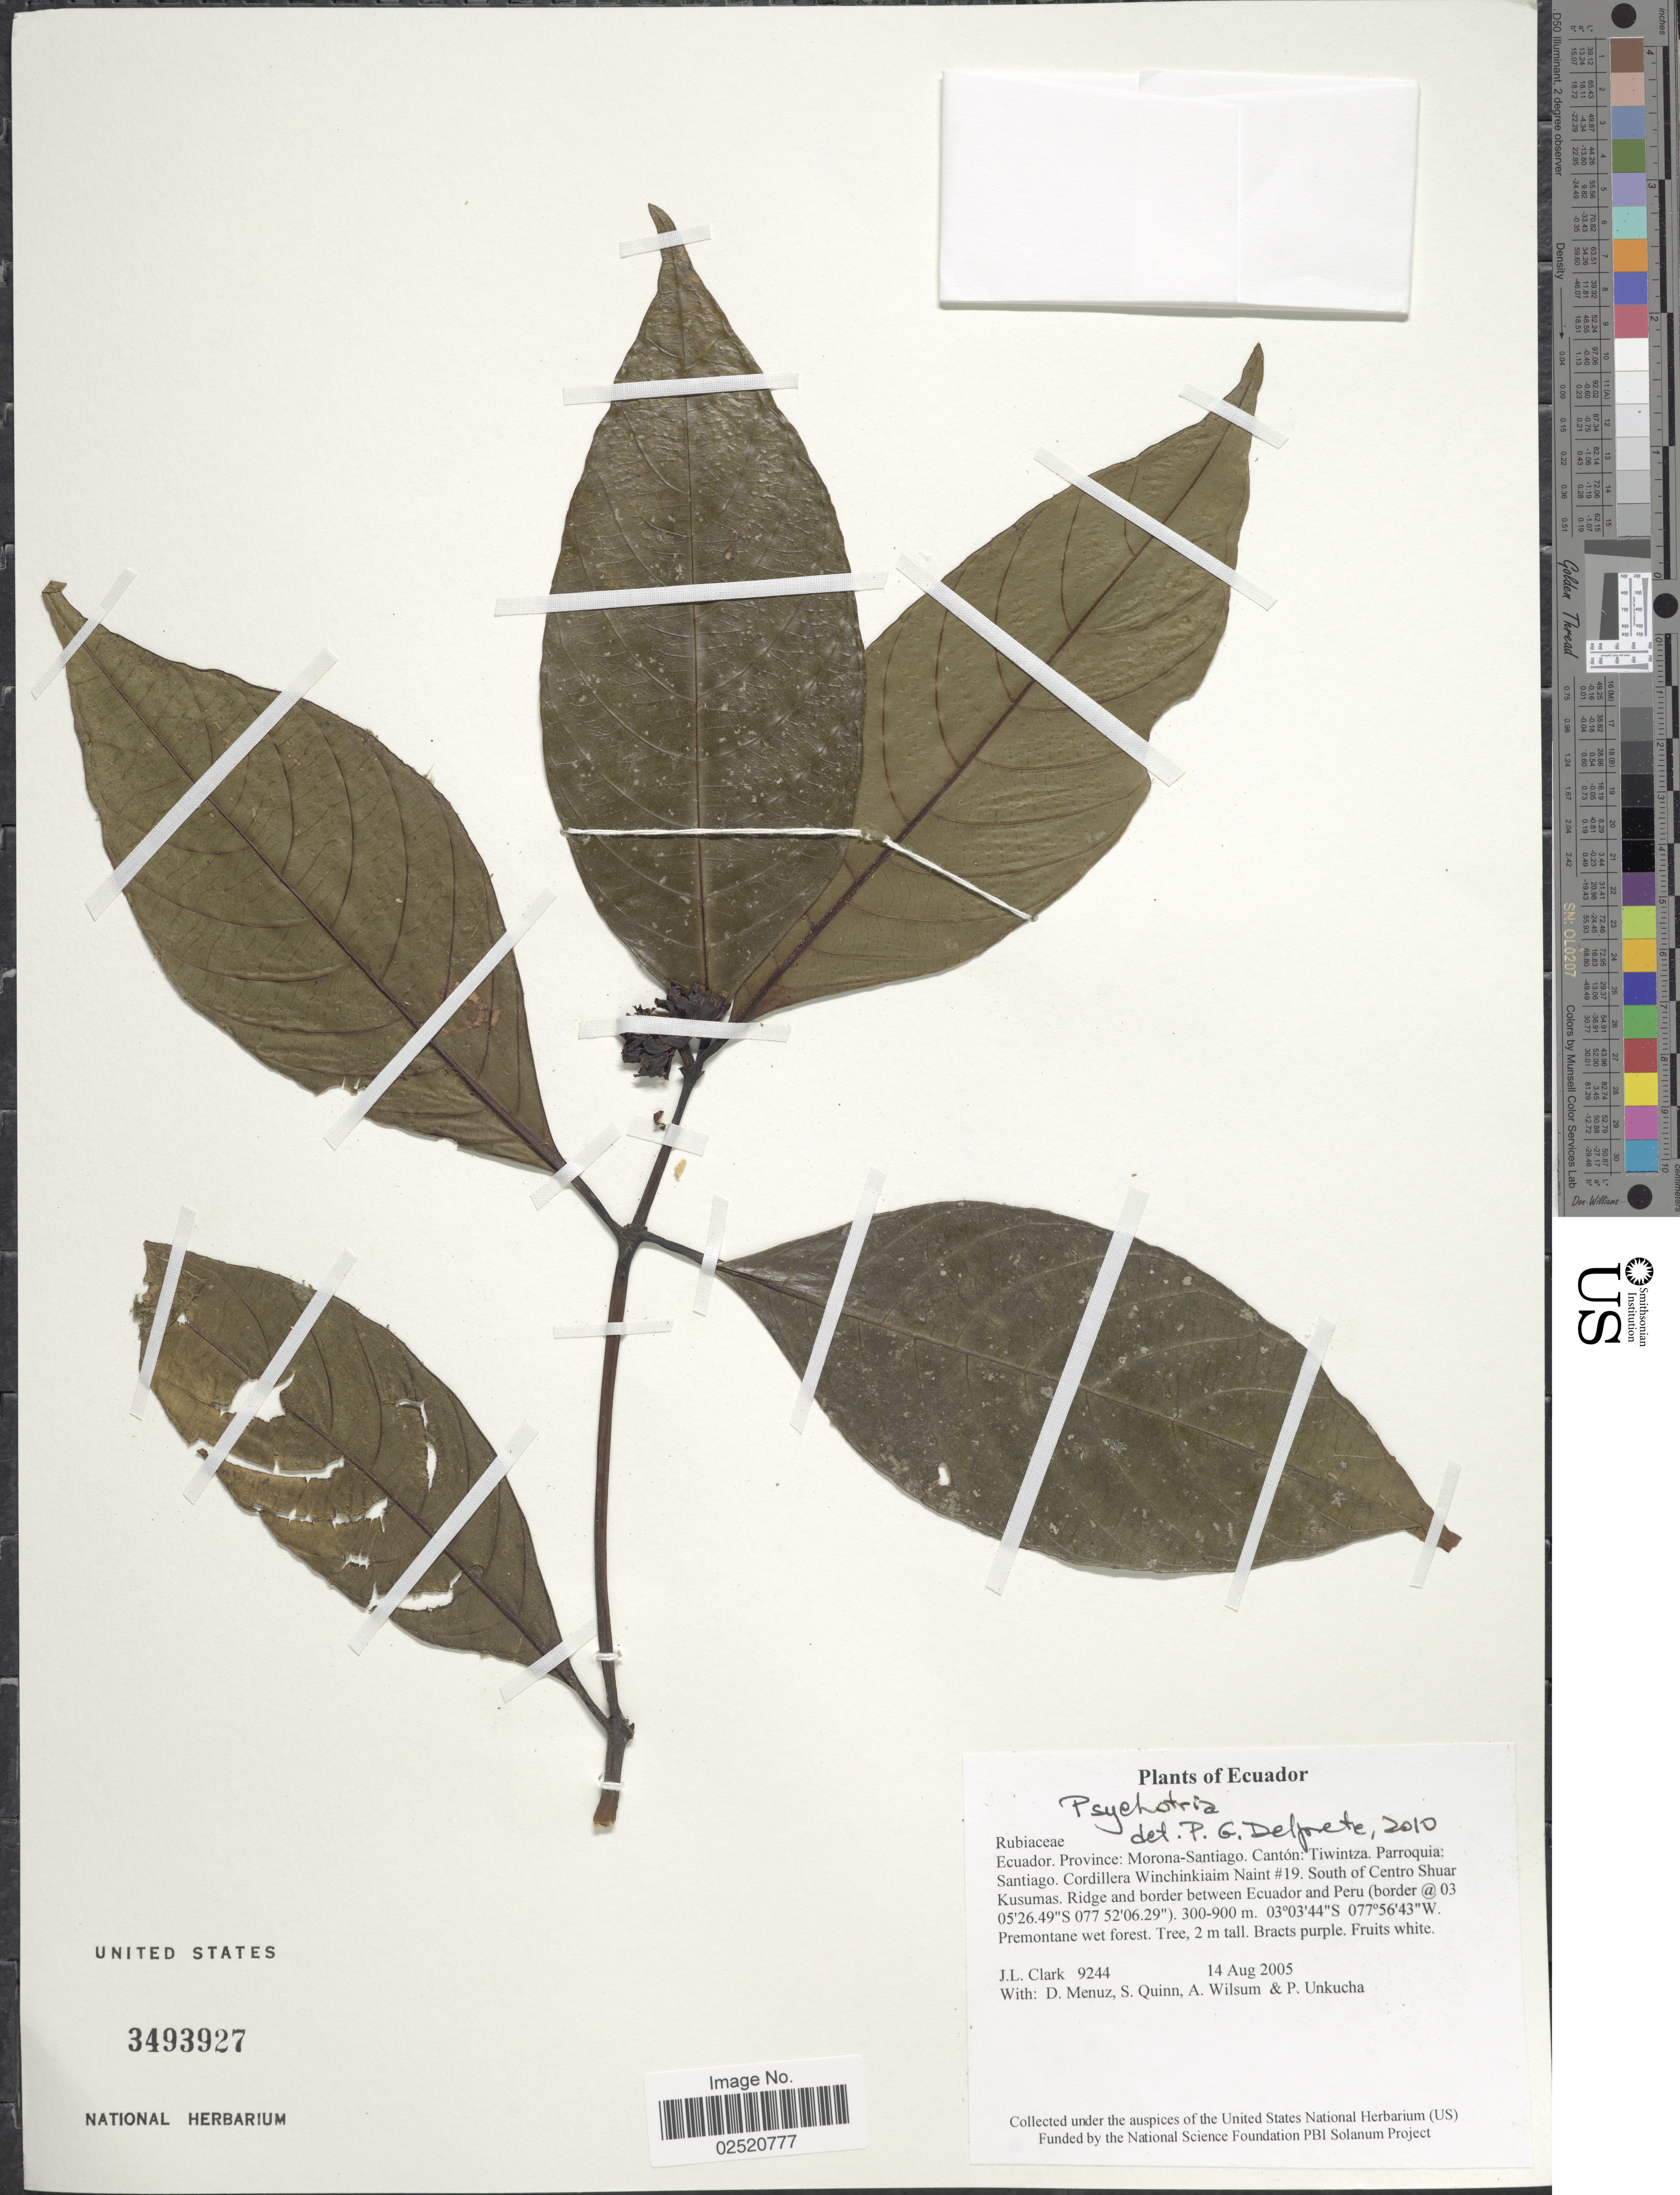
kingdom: Plantae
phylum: Tracheophyta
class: Magnoliopsida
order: Gentianales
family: Rubiaceae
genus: Psychotria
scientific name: Psychotria sp.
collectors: J. L. Clark, D. Menuz, S. Quinn, A. Wilsum & P. Unkucha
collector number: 9244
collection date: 2005-08-14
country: Ecuador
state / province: Morona-Santiago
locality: Canton: Tiwintza, Parroquia: Santiago, Cordillera Winchinkiaim Naint #19, South of Centro Shuar Kusumas, ridge and border between Ecuador and Peru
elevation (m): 300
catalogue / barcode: US 3493927